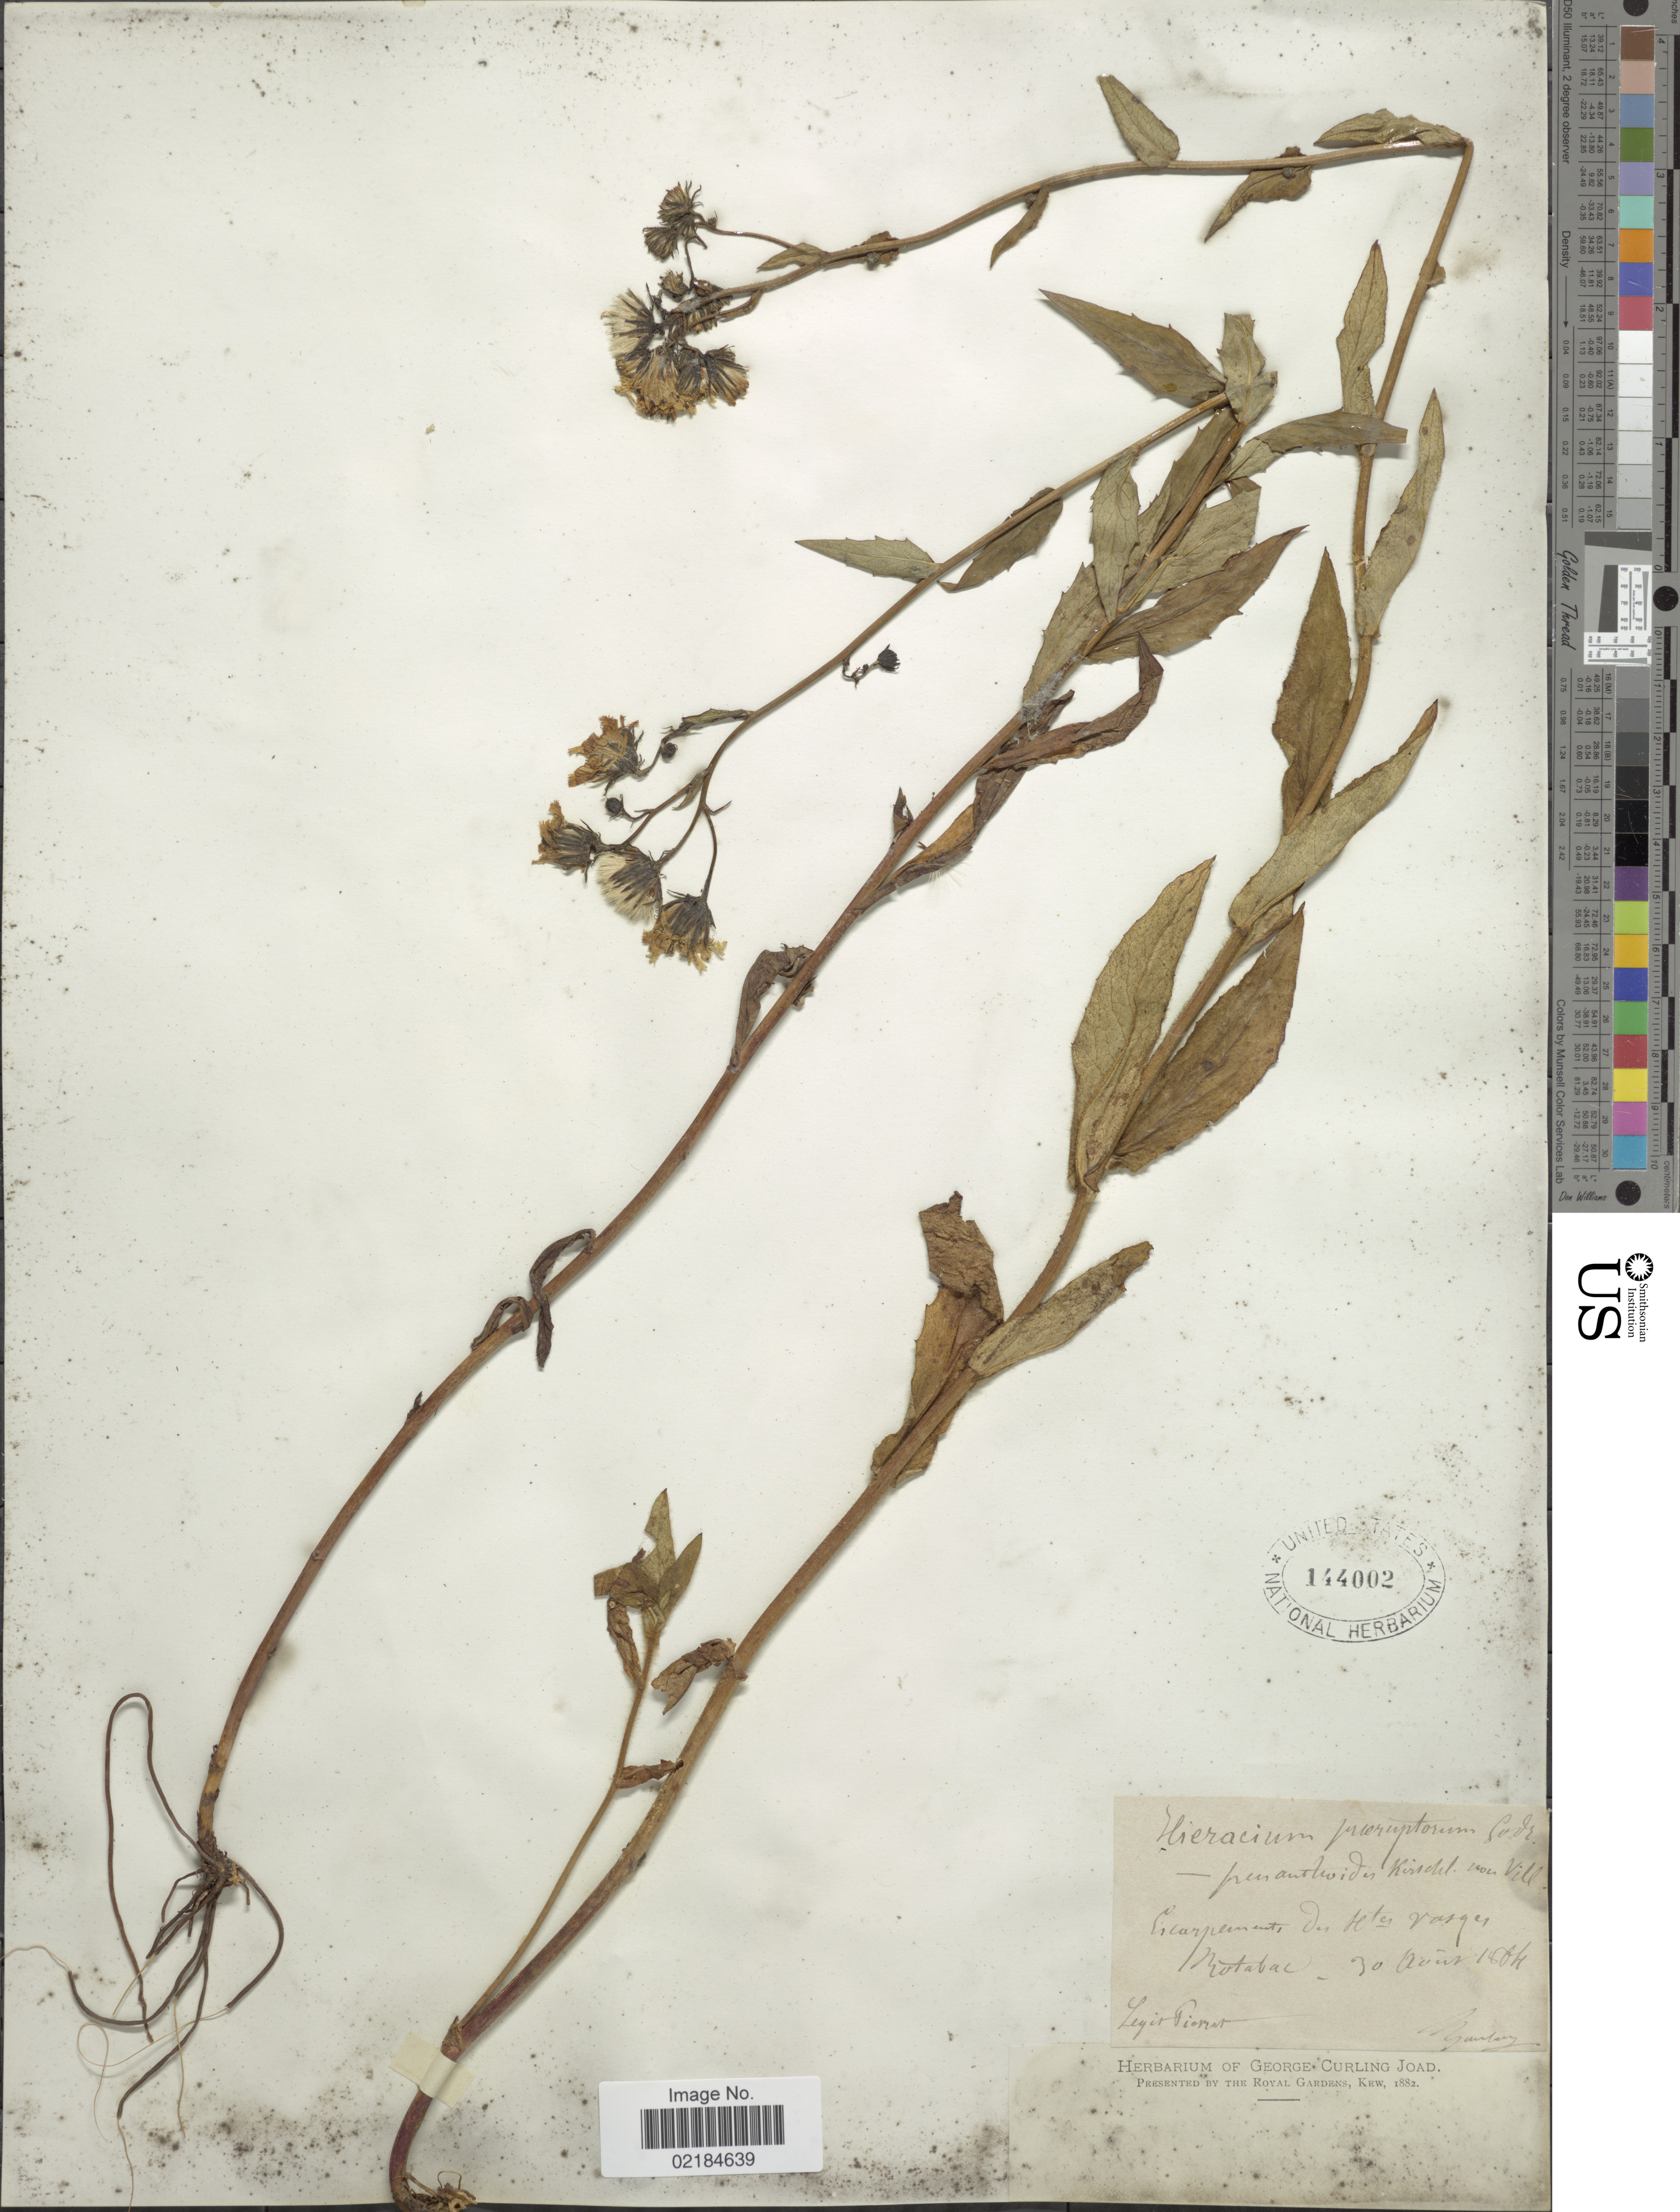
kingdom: Plantae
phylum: Tracheophyta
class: Magnoliopsida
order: Asterales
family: Asteraceae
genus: Hieracium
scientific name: Hieracium repandulare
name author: Druce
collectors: Bunlay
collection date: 1804-08-30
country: France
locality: Licarperment, on Heter Vosges, [illegible text]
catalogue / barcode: US 144002